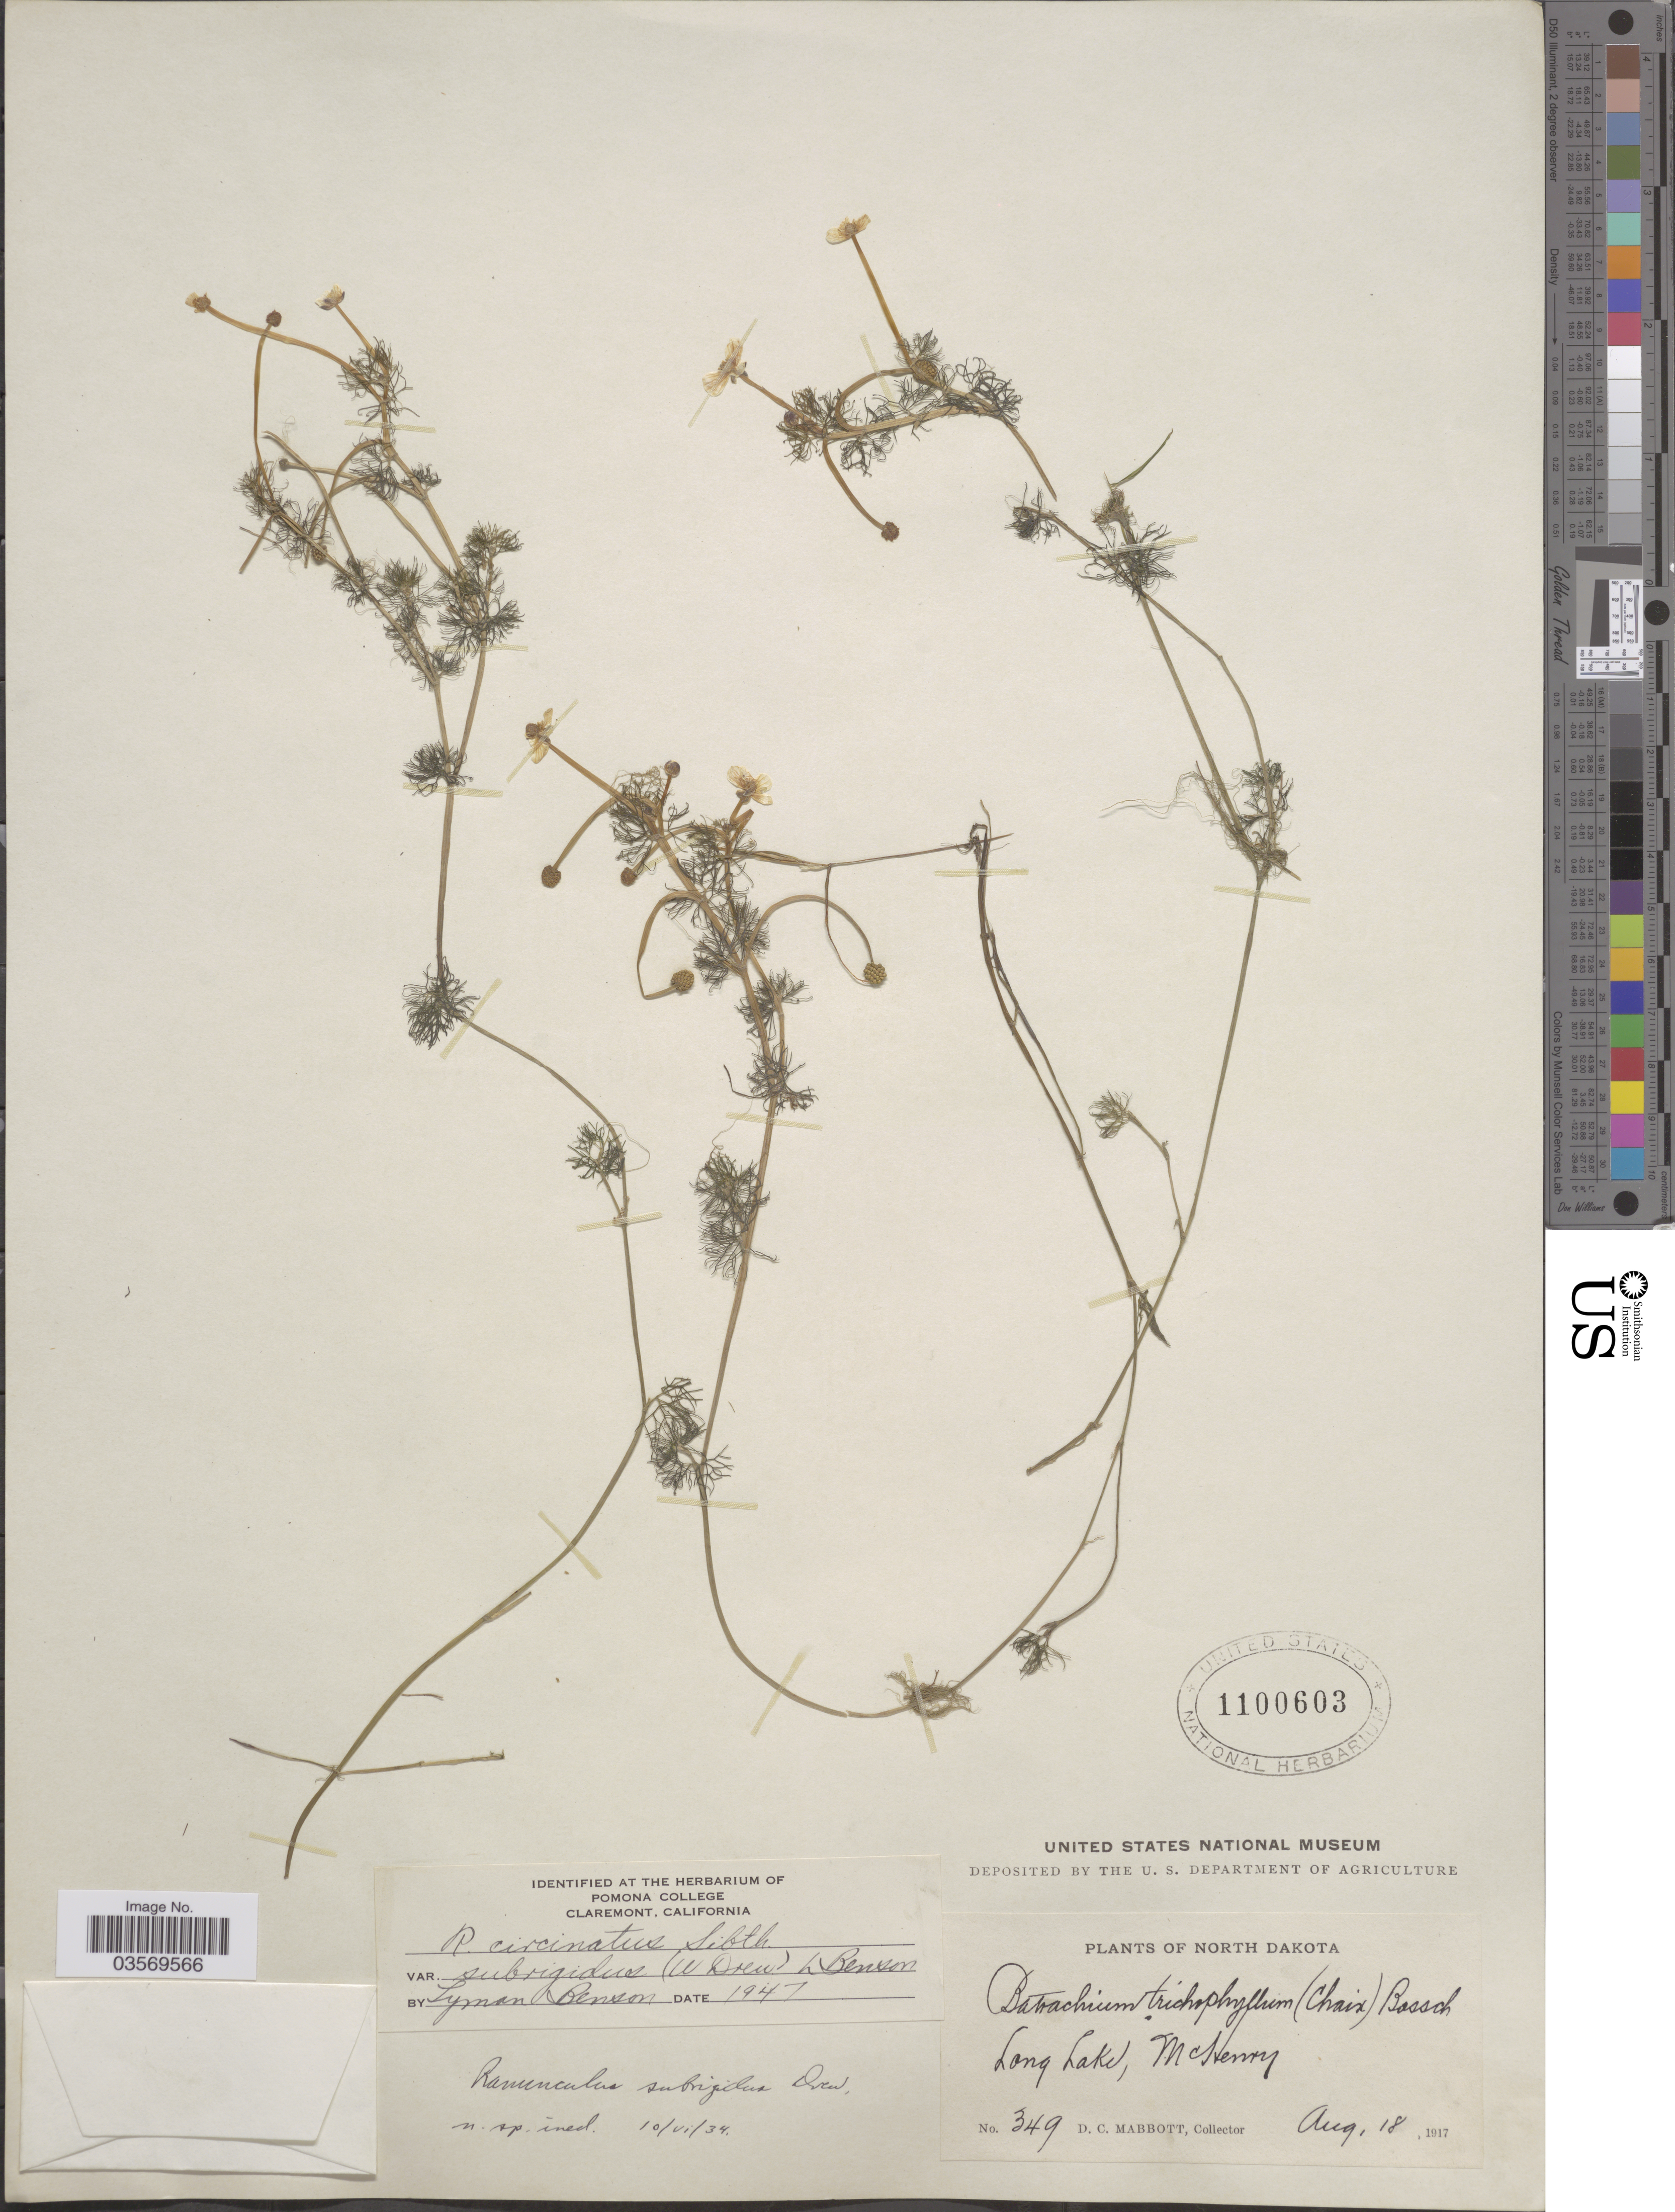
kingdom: Plantae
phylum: Tracheophyta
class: Magnoliopsida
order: Ranunculales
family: Ranunculaceae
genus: Ranunculus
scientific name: Ranunculus subrigidus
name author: W.B. Drew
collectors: D. Mabbott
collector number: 349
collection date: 1917-08-18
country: United States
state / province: North Dakota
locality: Long Lake, McHenry.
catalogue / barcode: US 1100603